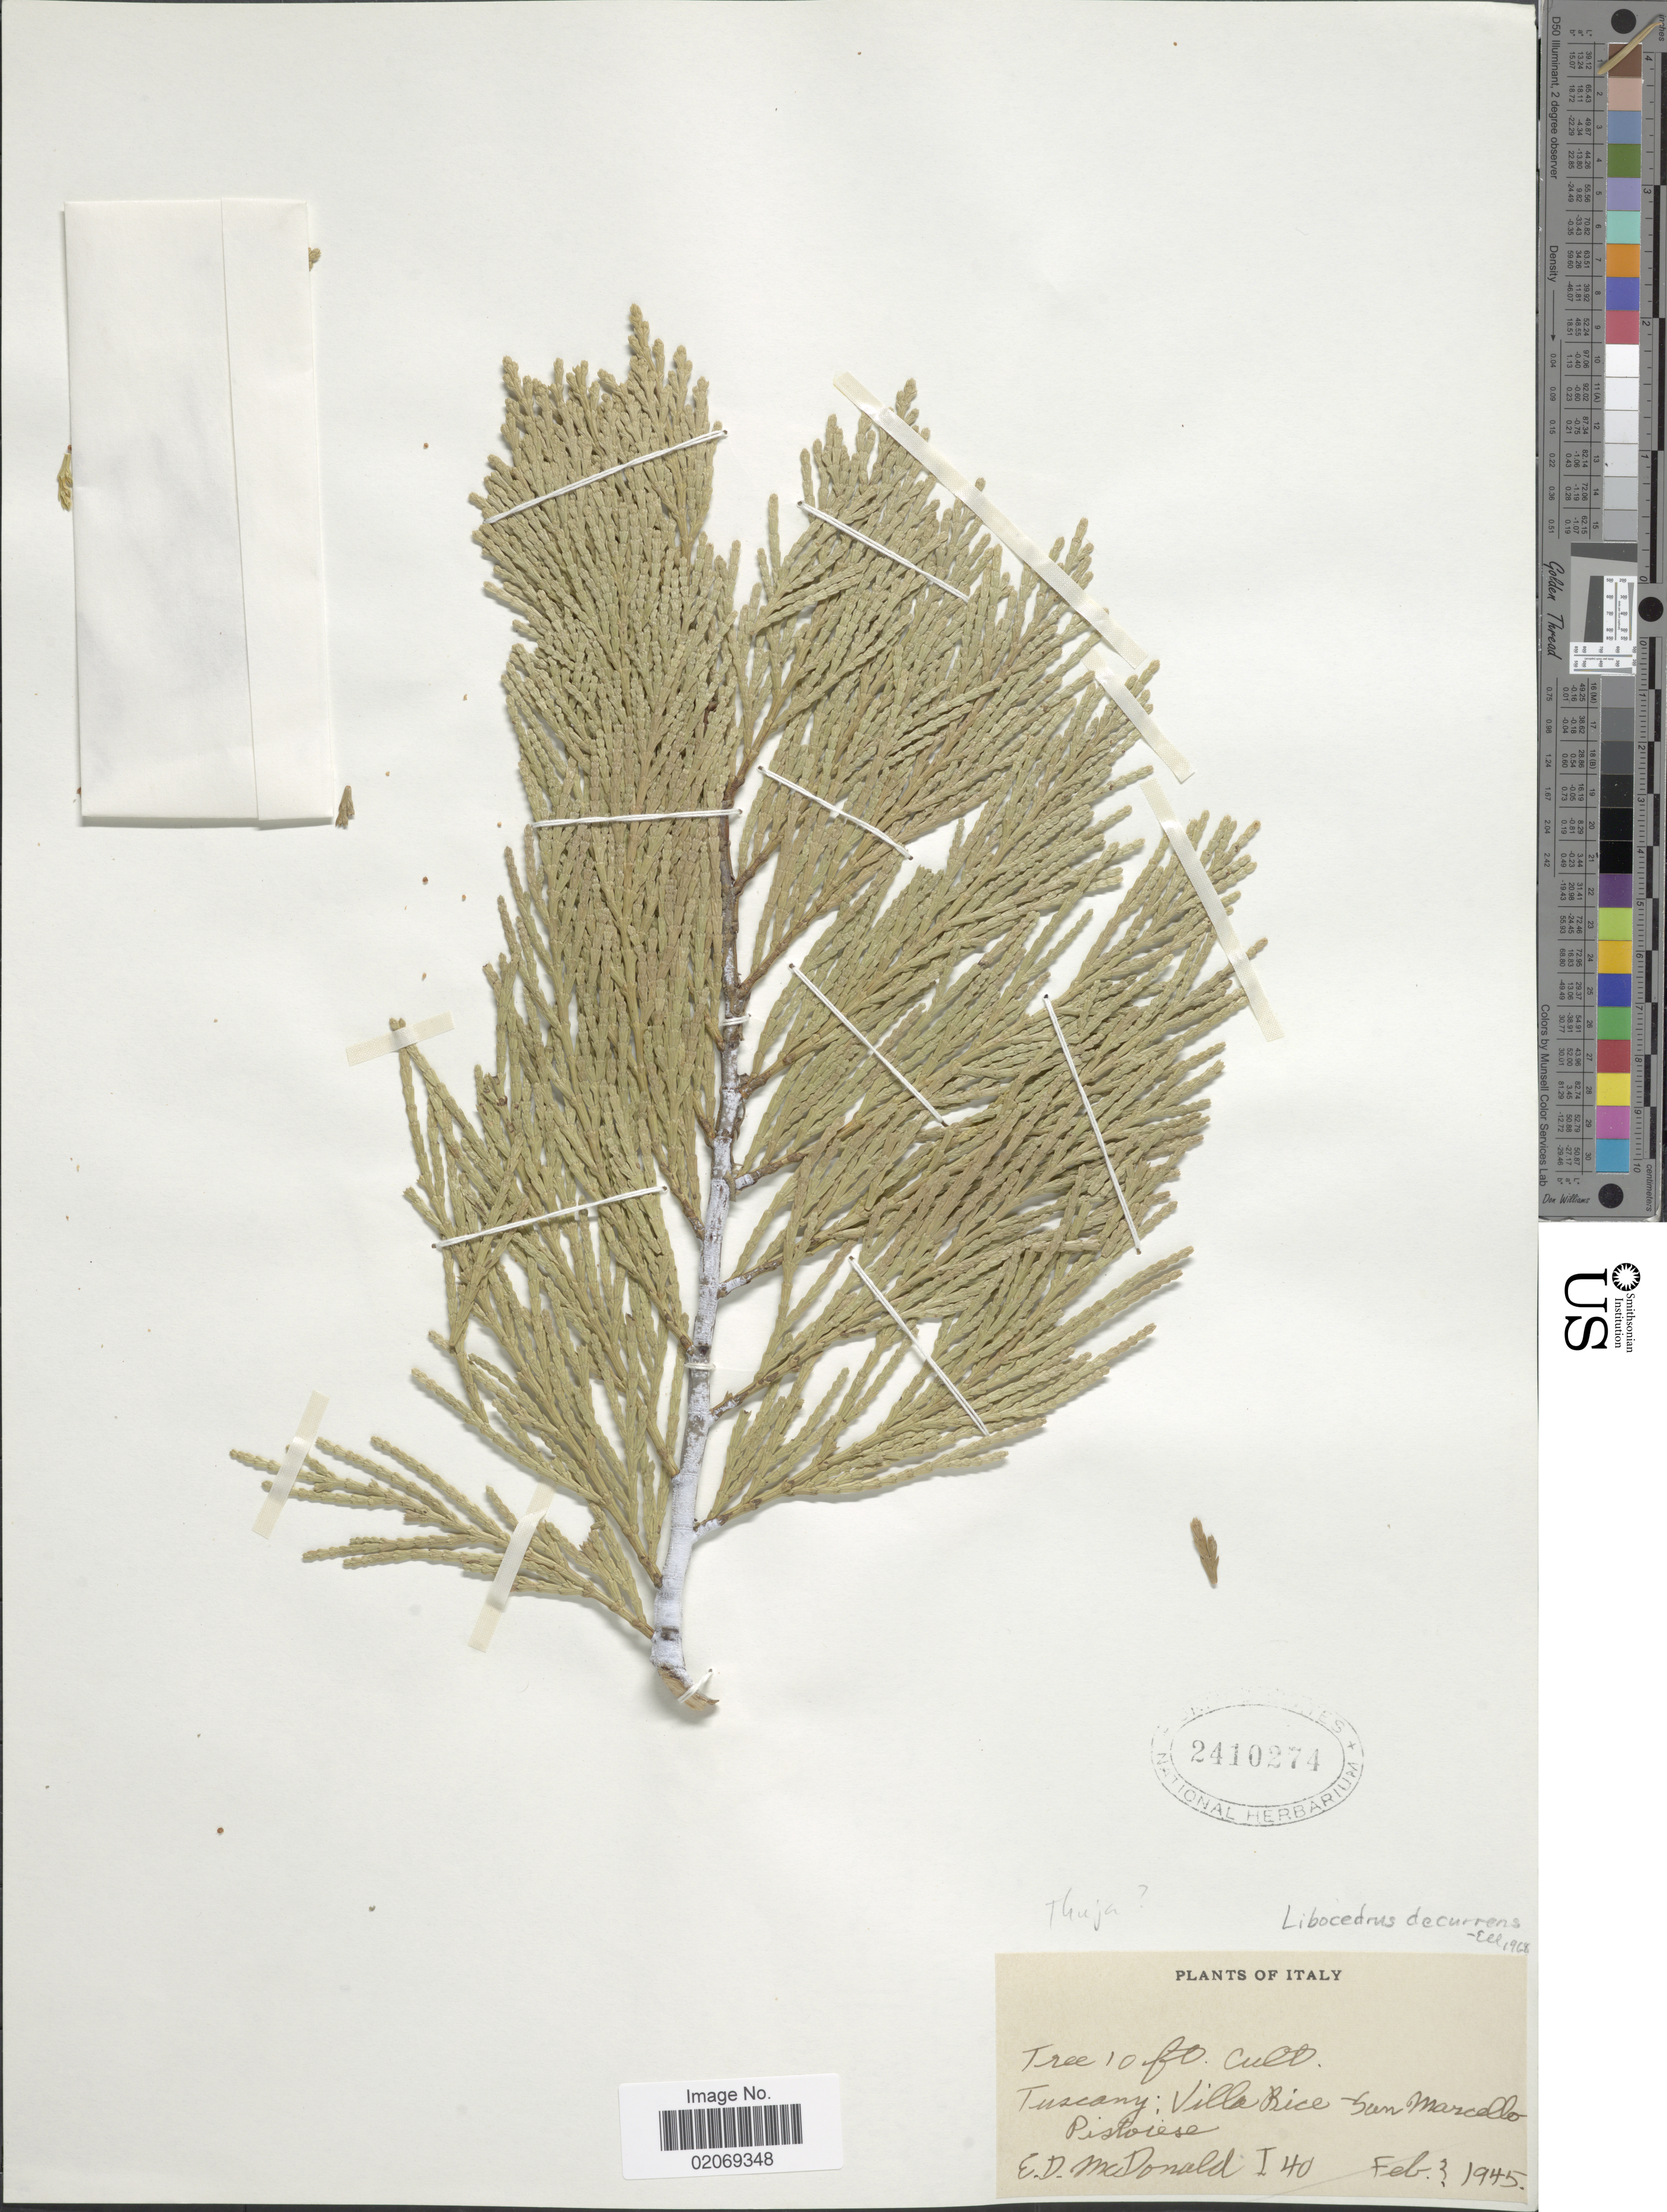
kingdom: Plantae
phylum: Tracheophyta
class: Pinopsida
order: Pinales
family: Cupressaceae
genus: Libocedrus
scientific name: Libocedrus decurrens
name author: Torr.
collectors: E. MacDonald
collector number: I 40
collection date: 1945-02-03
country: Italy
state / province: Tuscany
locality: Villa Bice San Marcello Pistoiese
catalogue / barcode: US 2410274